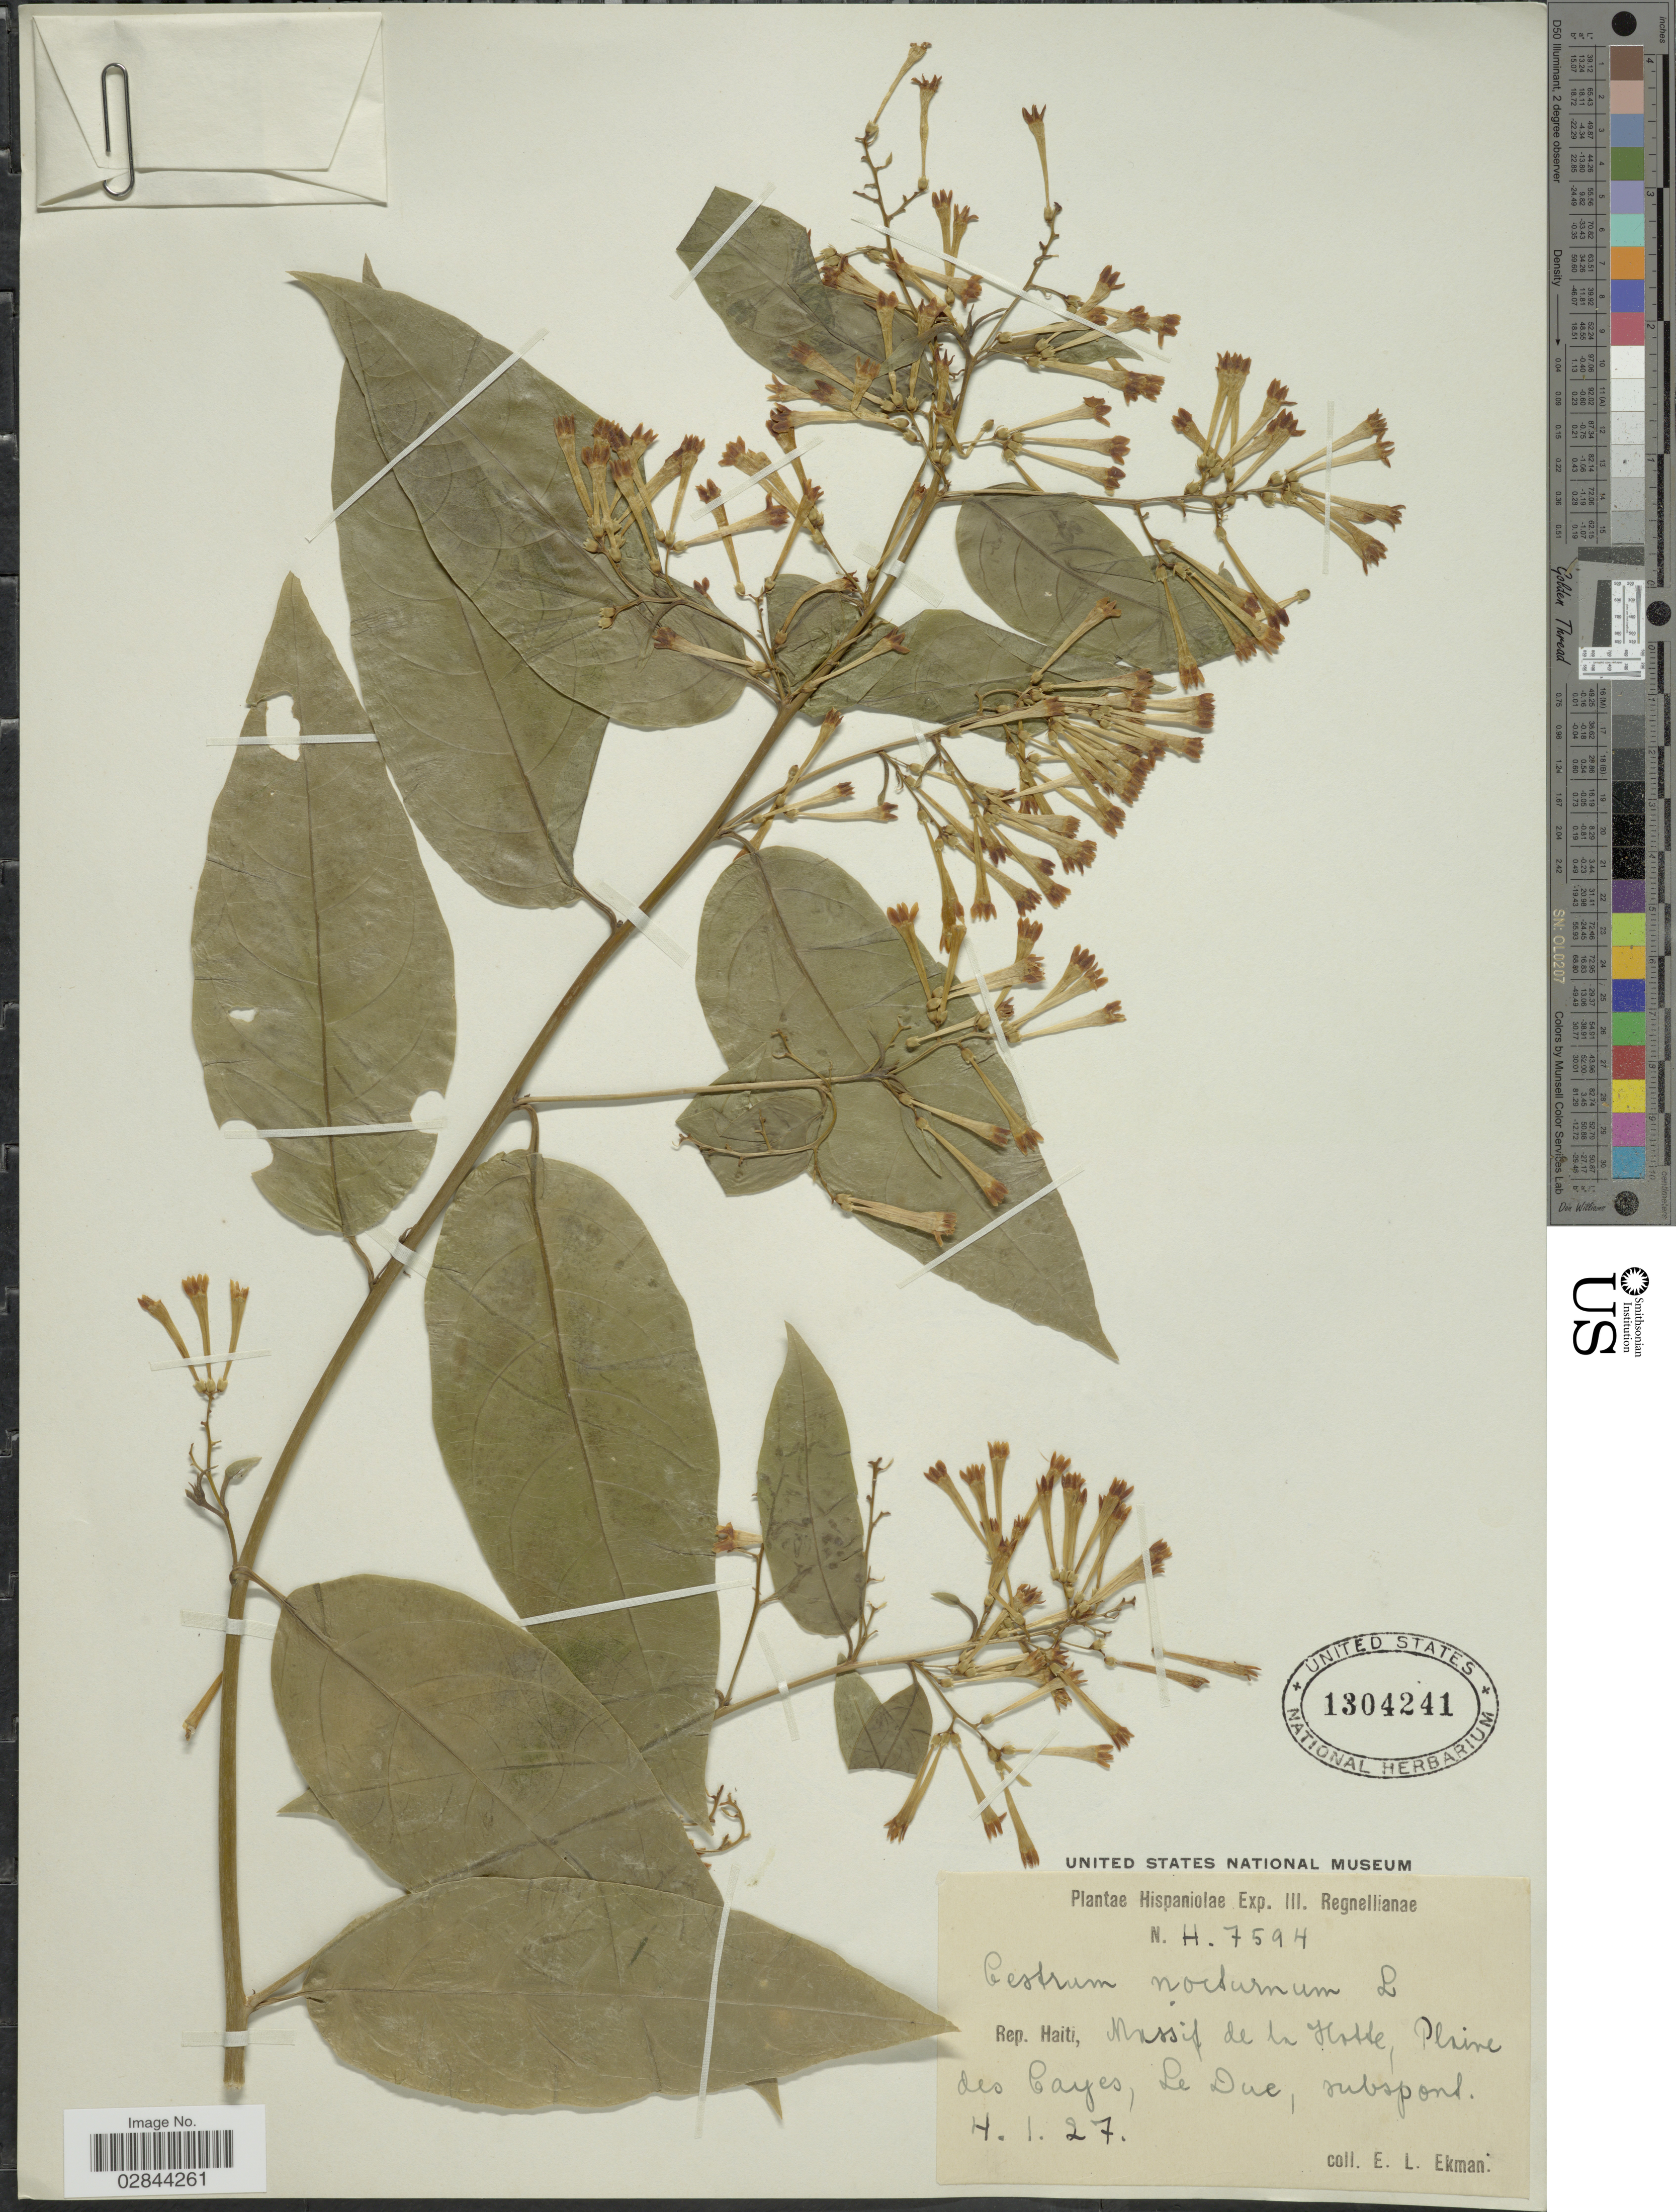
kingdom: Plantae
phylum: Tracheophyta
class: Magnoliopsida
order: Solanales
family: Solanaceae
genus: Cestrum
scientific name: Cestrum nocturnum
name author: L.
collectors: E. L. Ekman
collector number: H7594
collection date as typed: Transcribed d/m/y: 4/1/27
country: Haiti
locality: Massif de La Hotte, Plaine des Cayes, Le Due.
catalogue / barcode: US 1304241